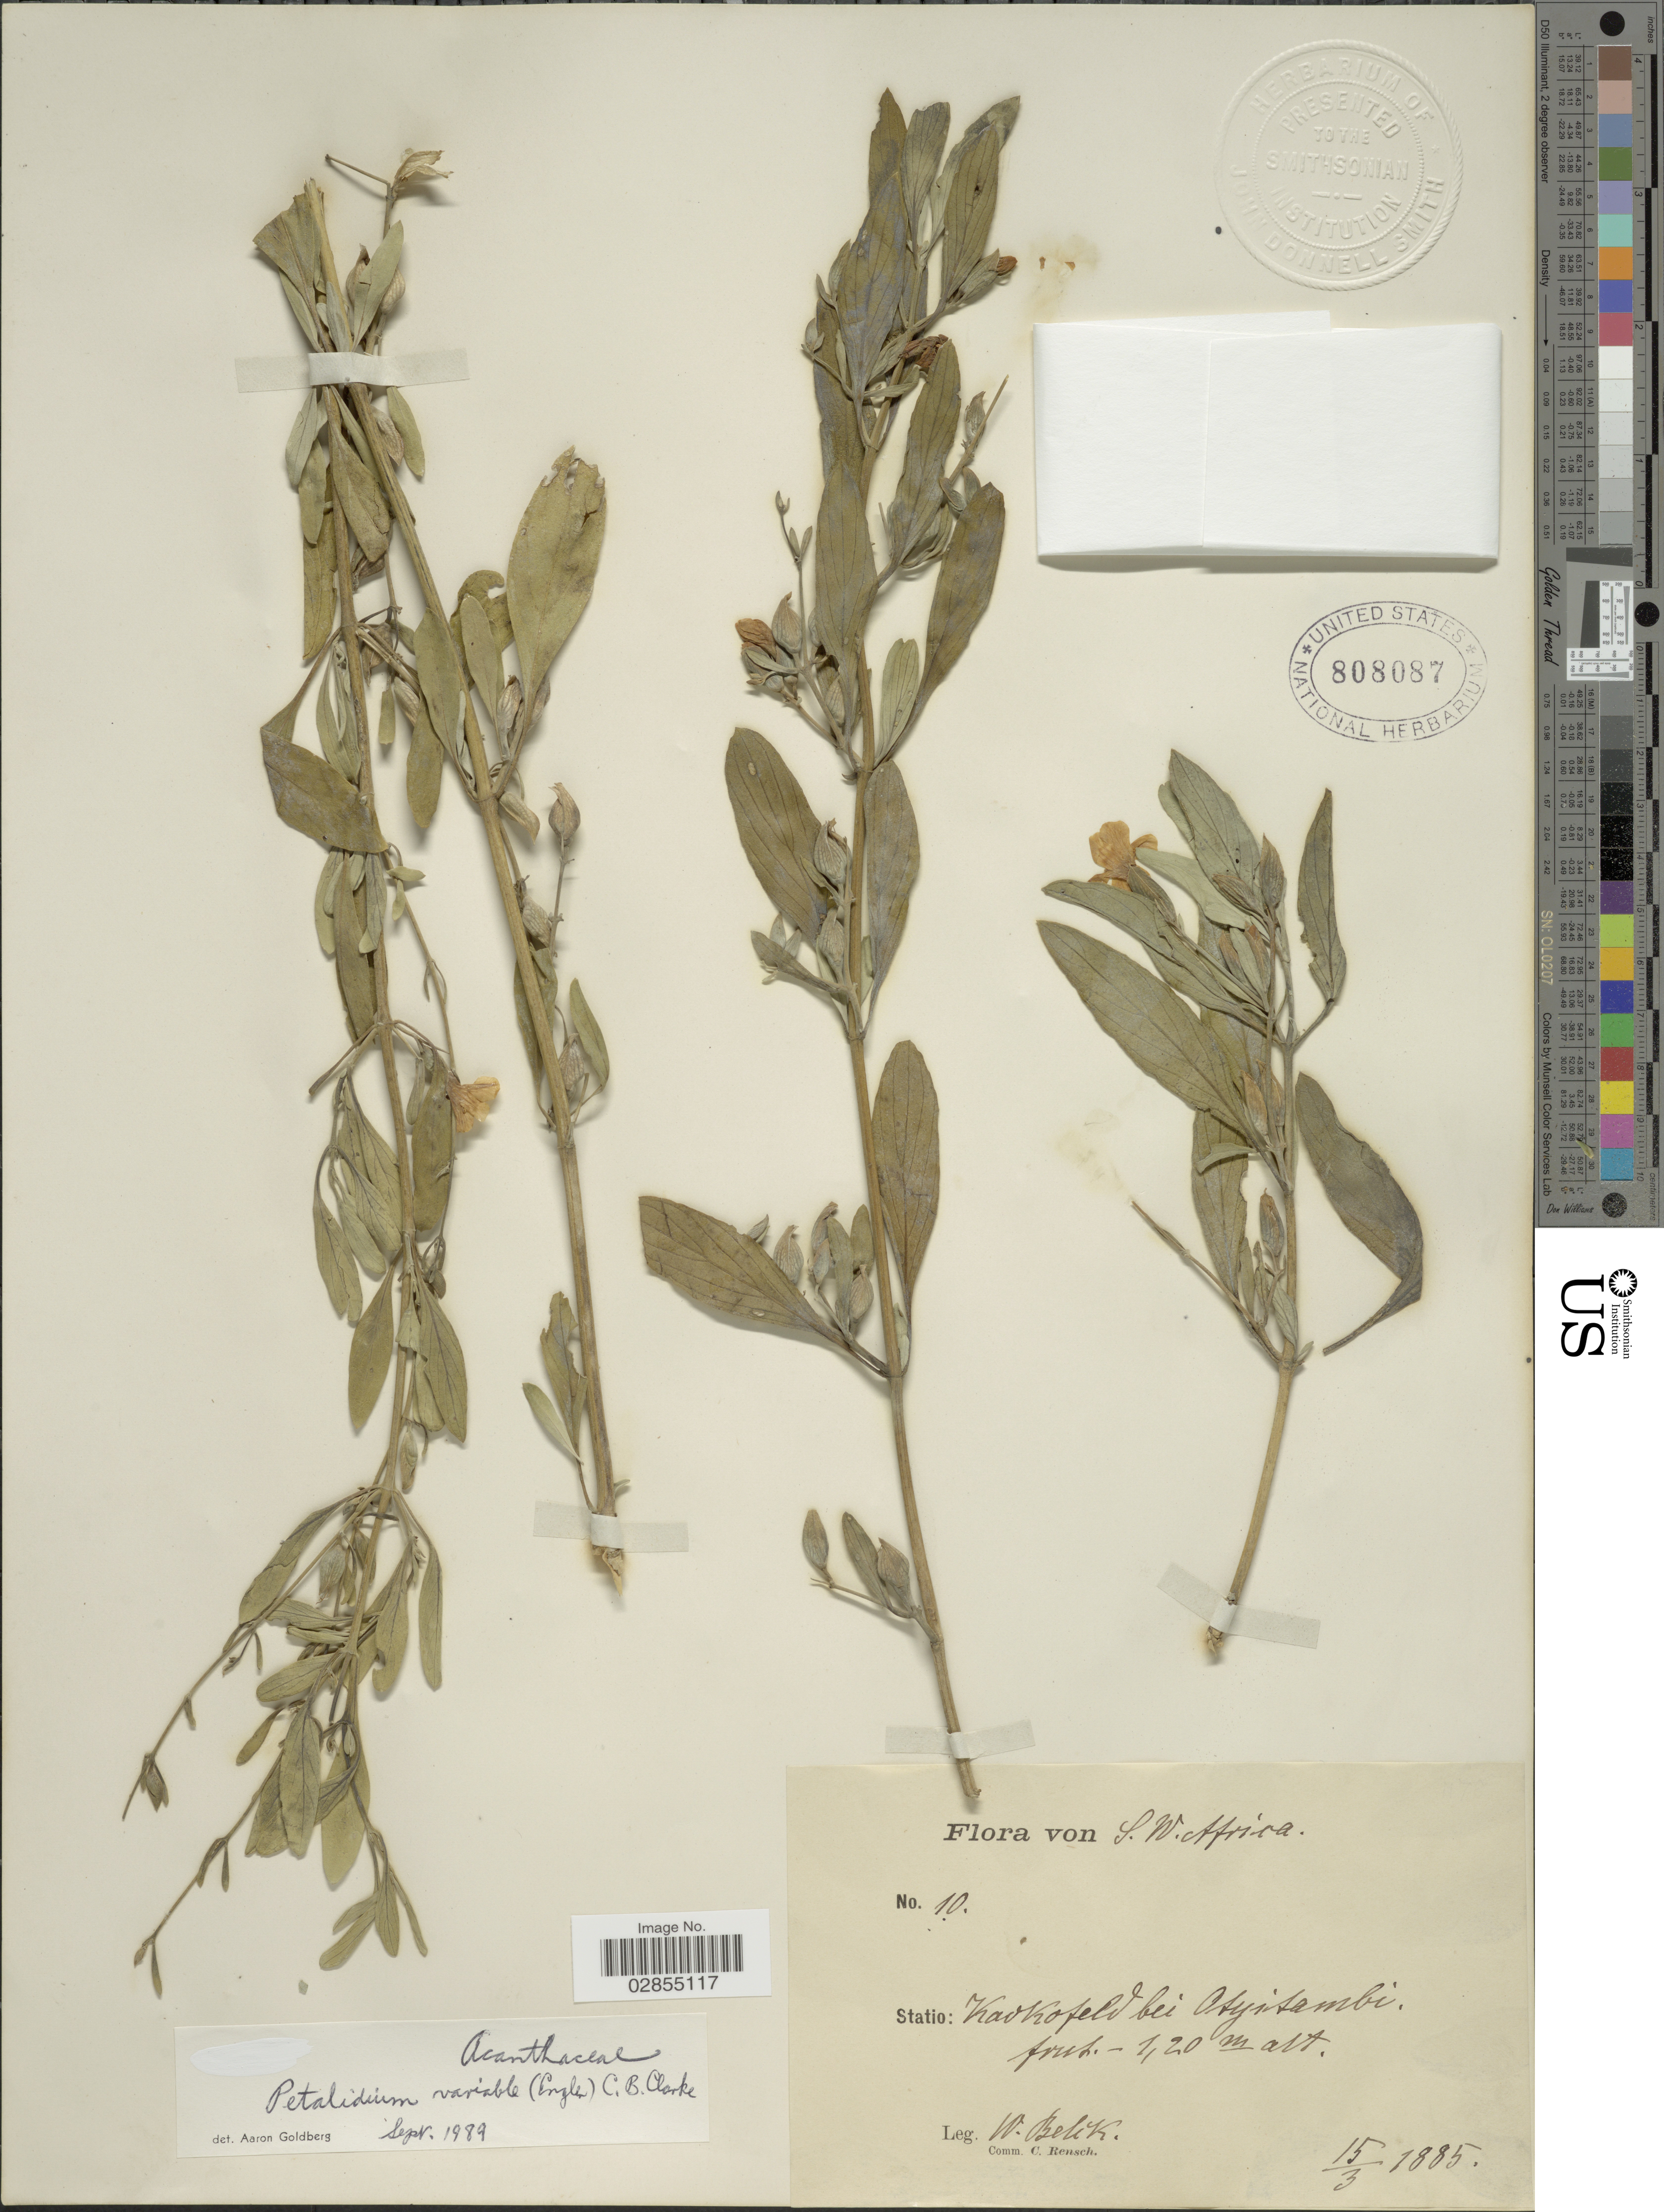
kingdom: Plantae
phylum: Tracheophyta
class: Magnoliopsida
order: Lamiales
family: Acanthaceae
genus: Petalidium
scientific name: Petalidium variabile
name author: C.B. Clarke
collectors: W. Belik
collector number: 10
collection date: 1885-03-15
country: Namibia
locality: S.W. Africa, Statio Kaokofeld bei Osyisambi.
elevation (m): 1.2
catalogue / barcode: US 808087